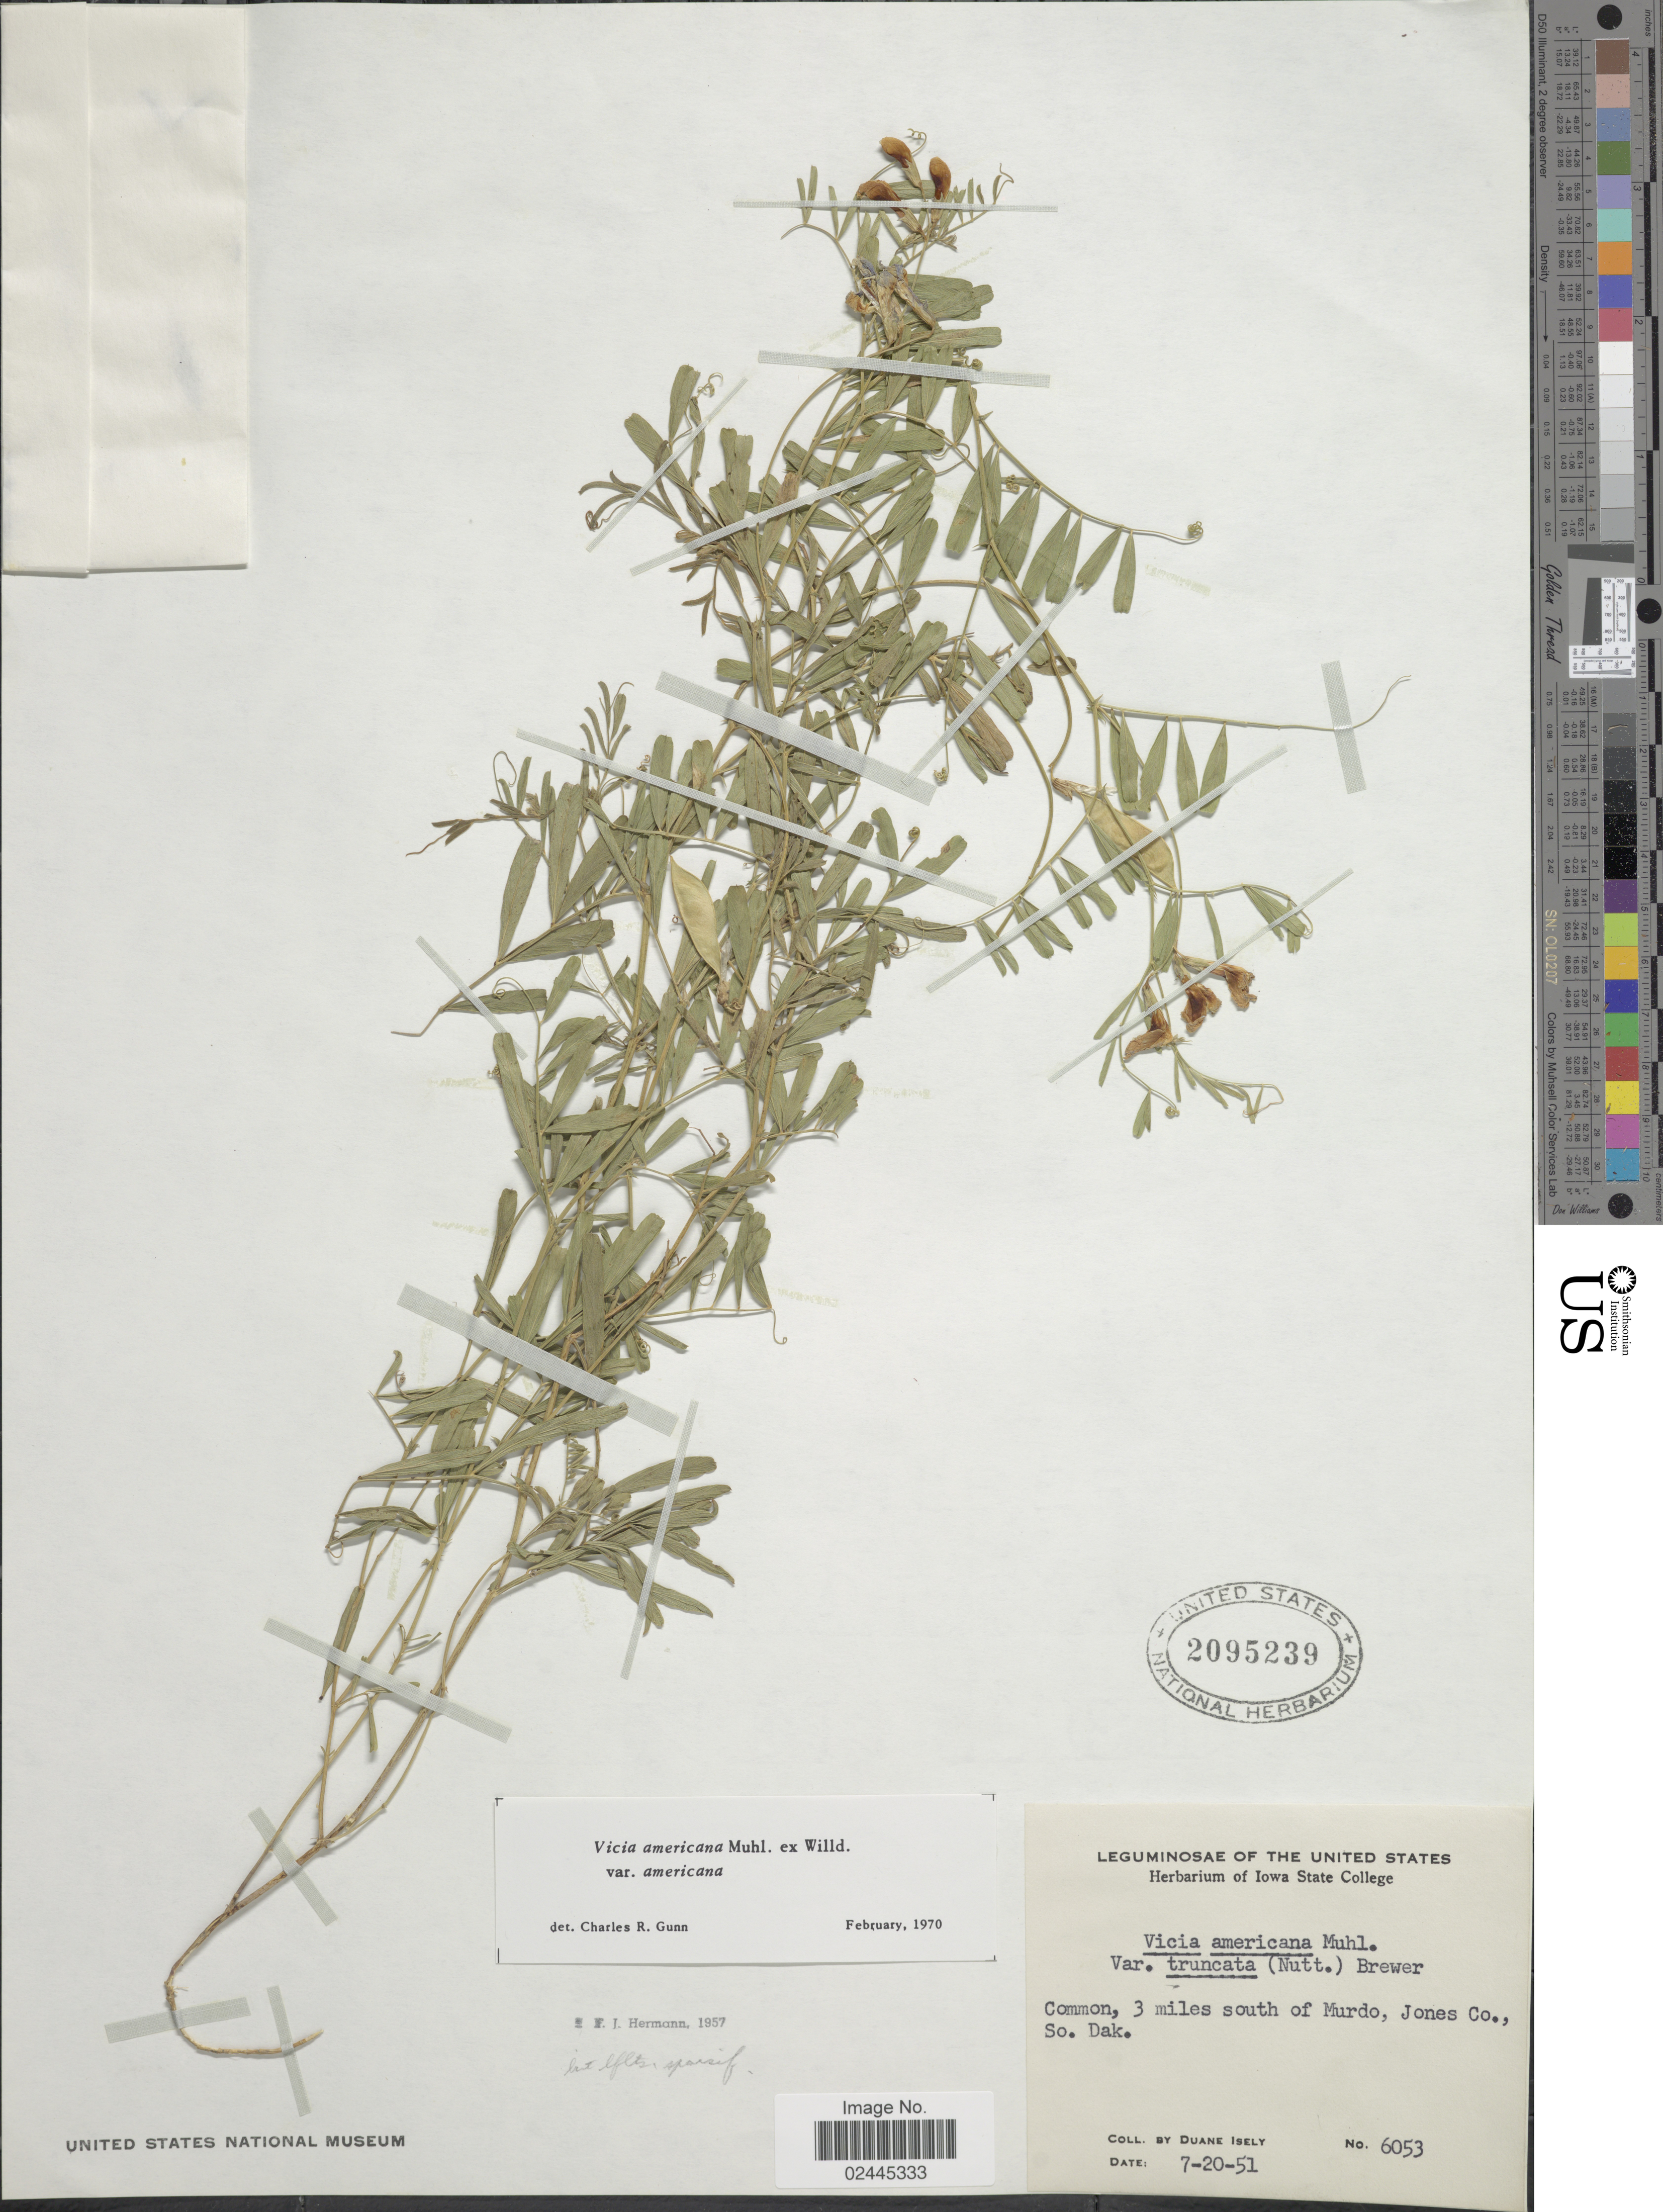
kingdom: Plantae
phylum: Tracheophyta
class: Magnoliopsida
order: Fabales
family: Fabaceae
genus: Vicia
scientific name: Vicia americana var. americana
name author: Muhl. ex Willd.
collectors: D. Isely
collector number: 6053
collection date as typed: Transcribed d/m/y: 20/7/51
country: United States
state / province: South Dakota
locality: Common, 3 miles south of Murdo, Jones Co., So. Dak.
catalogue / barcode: US 2095239